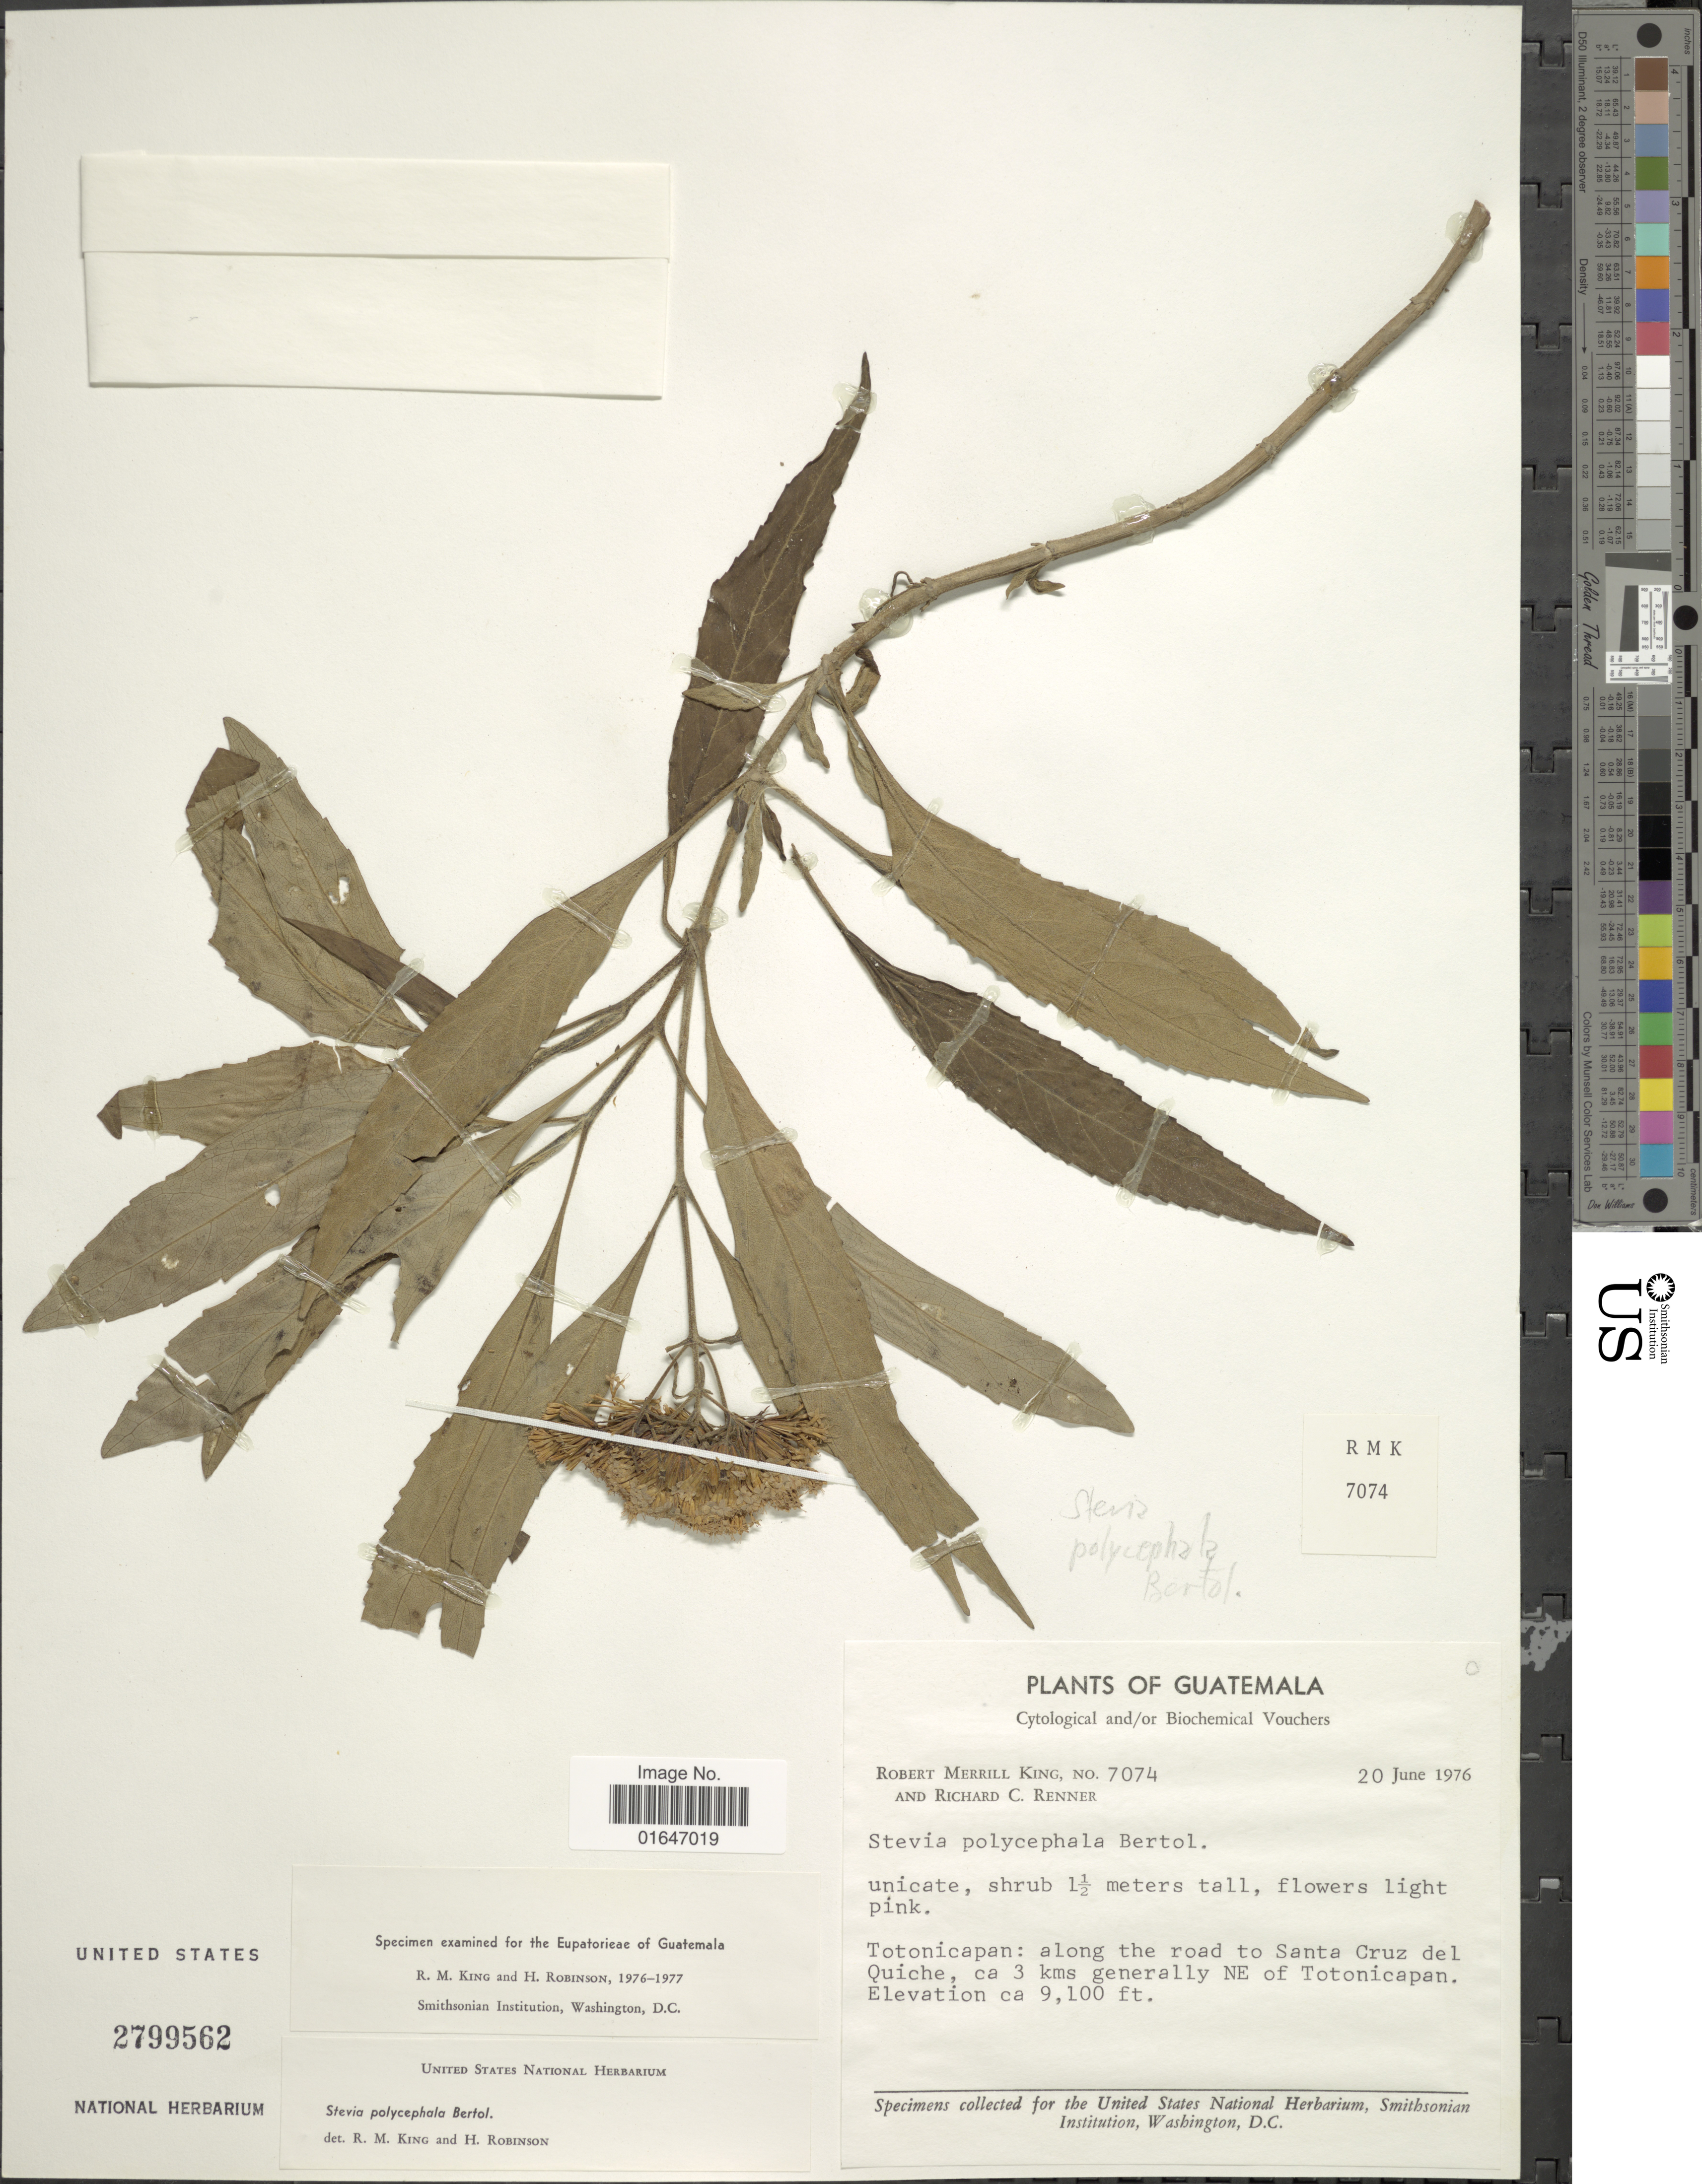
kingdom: Plantae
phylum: Tracheophyta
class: Magnoliopsida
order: Asterales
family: Asteraceae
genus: Stevia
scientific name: Stevia polycephala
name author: Bertoloni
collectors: R. M. King & R. C. Renner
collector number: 7074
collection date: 1976-06-20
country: Guatemala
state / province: Totonicapan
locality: Along the road to Santa Cruz del Quiche, ca 3 kms generally NE of Totonicapan.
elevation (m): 2774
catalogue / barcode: US 2799562